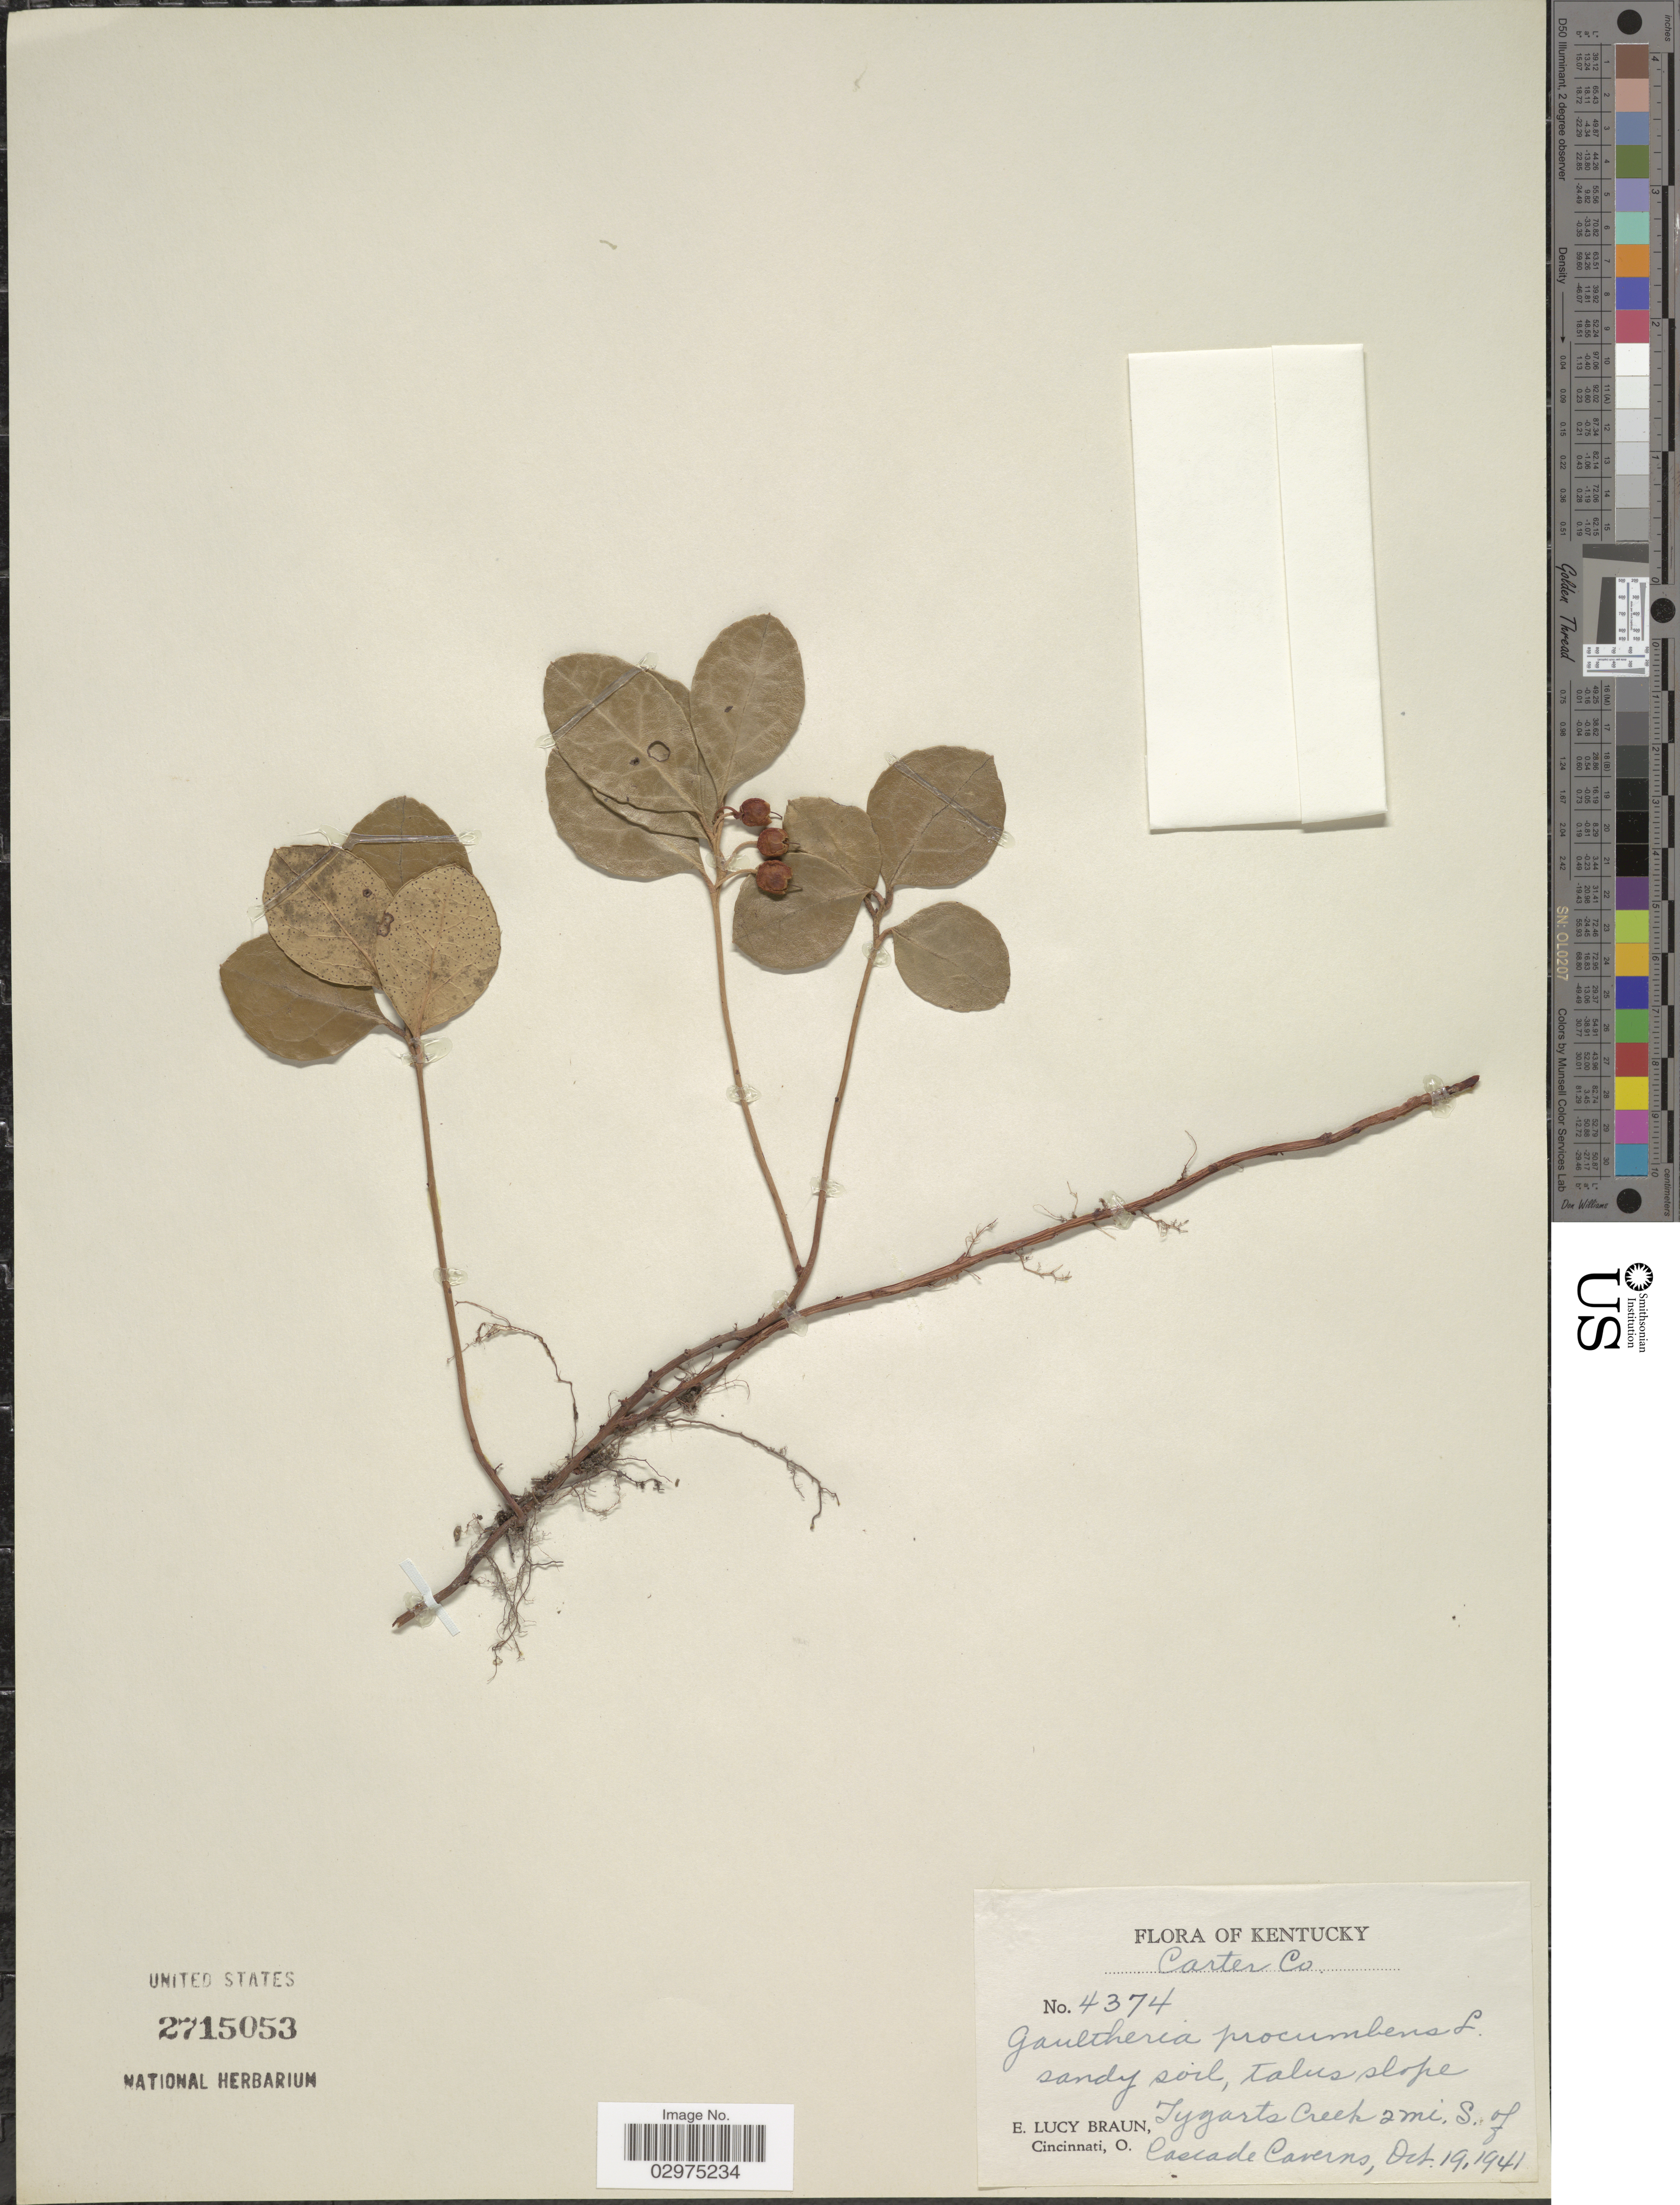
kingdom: Plantae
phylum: Tracheophyta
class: Magnoliopsida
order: Ericales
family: Ericaceae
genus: Gaultheria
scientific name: Gaultheria procumbens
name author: L.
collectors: E. L. Braun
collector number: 4374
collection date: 1941-10-19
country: United States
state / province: Kentucky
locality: Carter Co. Tygarts Creek 2 mi. S. of Cascade Caverns.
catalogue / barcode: US 2715053